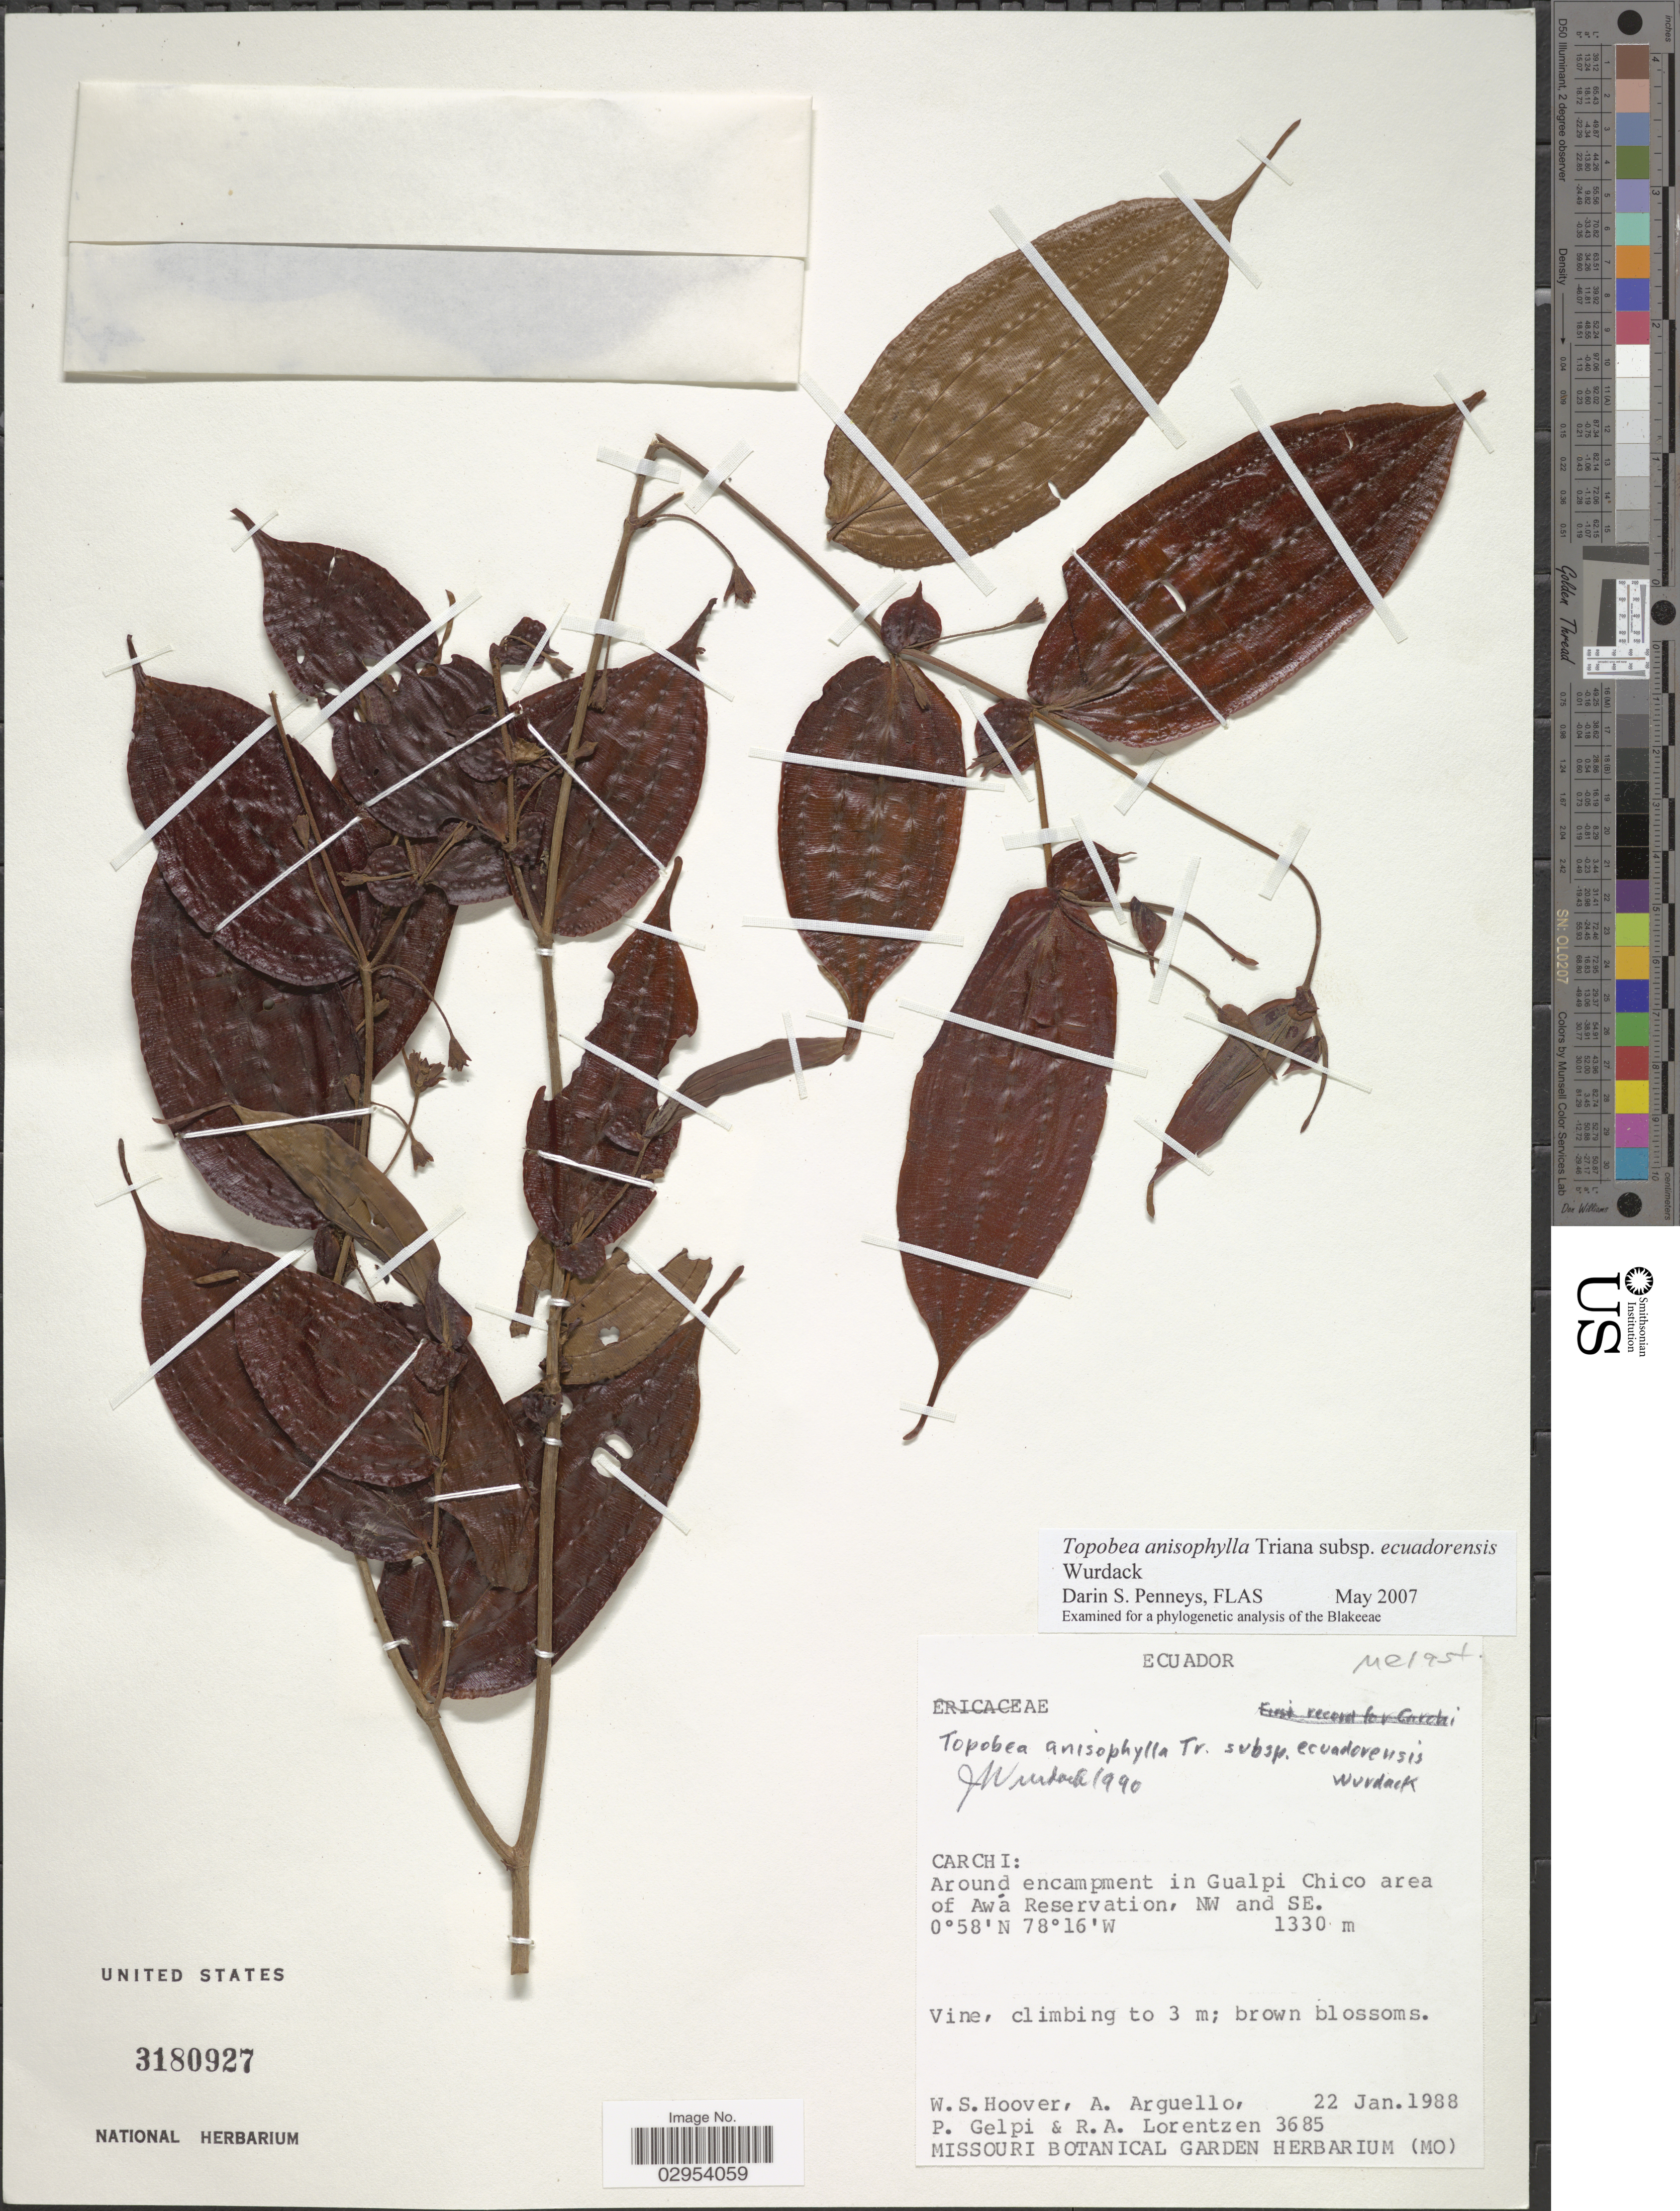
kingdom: Plantae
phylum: Tracheophyta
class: Magnoliopsida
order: Myrtales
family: Melastomataceae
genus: Topobea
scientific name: Topobea anisophylla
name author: Triana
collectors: W. S. Hoover, A. Arguello, P. Gelpi & R. Lorentzen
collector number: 3685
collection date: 1988-01-22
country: Ecuador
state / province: Carchi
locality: Around encampment in Gualpi Chico area of Awá Reservation, NW and SE.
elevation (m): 1330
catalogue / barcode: US 3180927